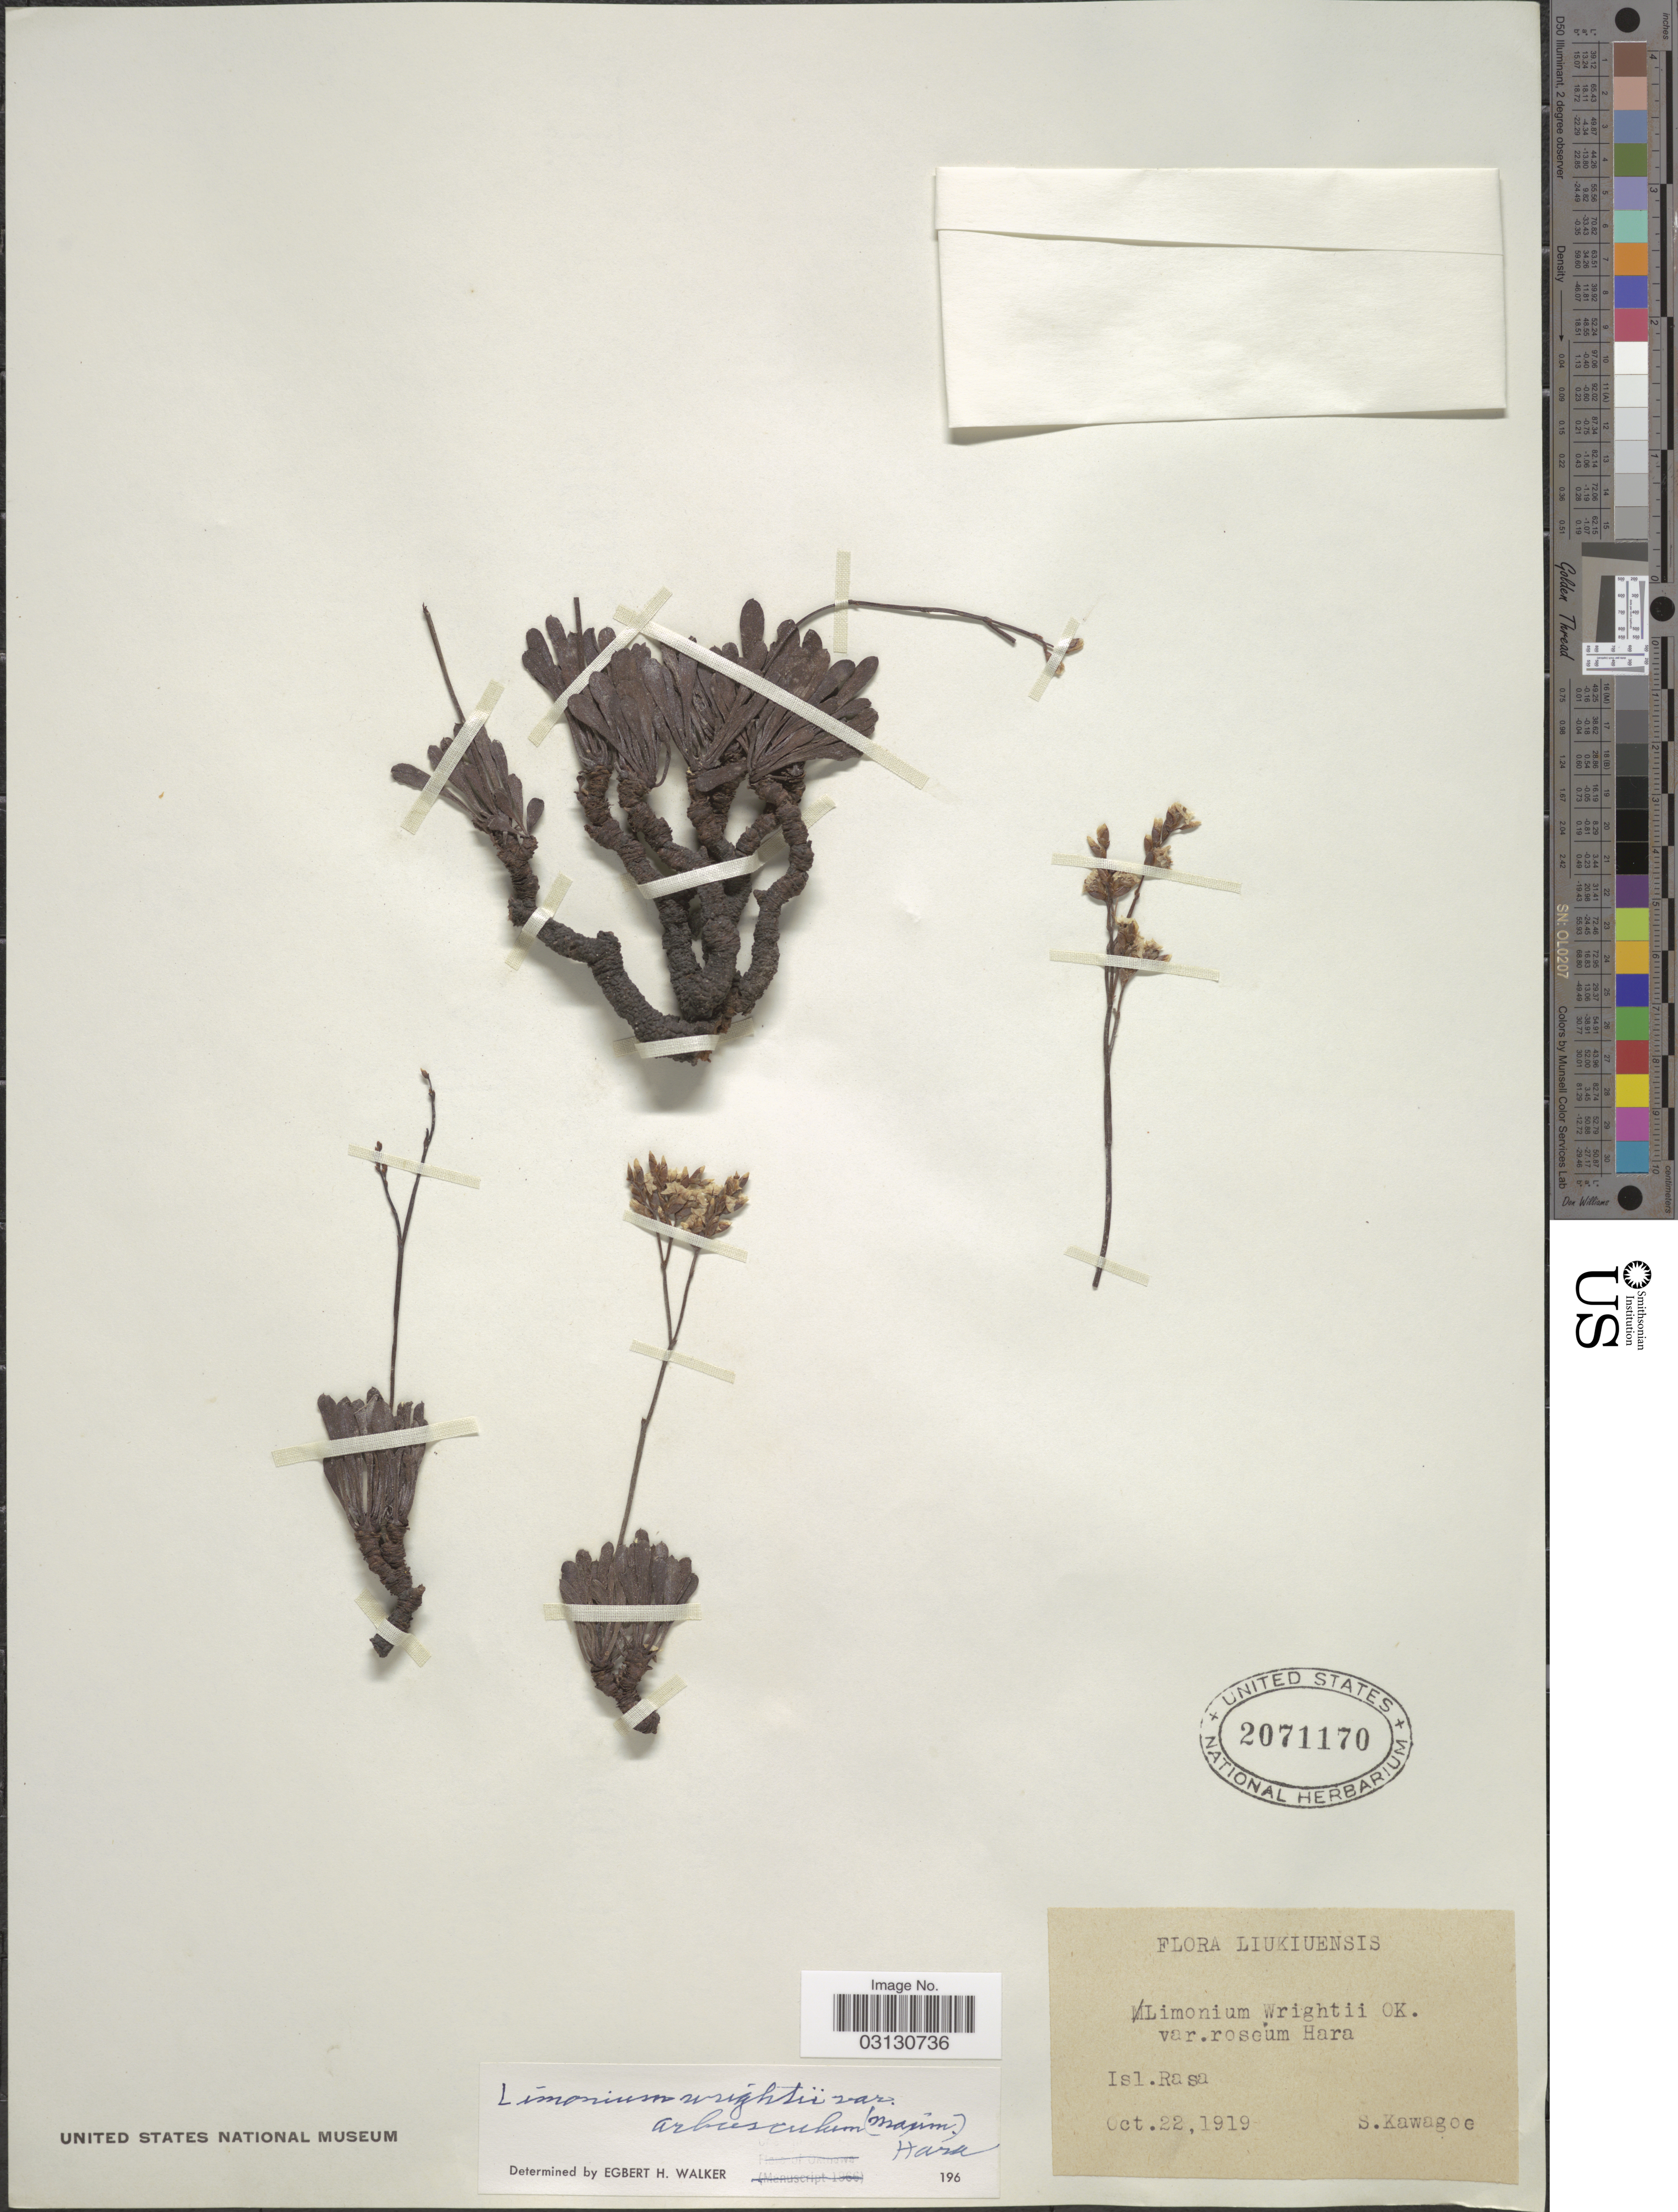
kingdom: Plantae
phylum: Tracheophyta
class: Magnoliopsida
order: Caryophyllales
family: Plumbaginaceae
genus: Limonium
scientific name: Limonium wrightii var. arbusculum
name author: (Maxim.) Hara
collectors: S. Kawagoe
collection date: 1919-10-22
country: Japan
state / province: Okinawa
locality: Liukiuensis, Isl. Rasa.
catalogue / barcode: US 2071170